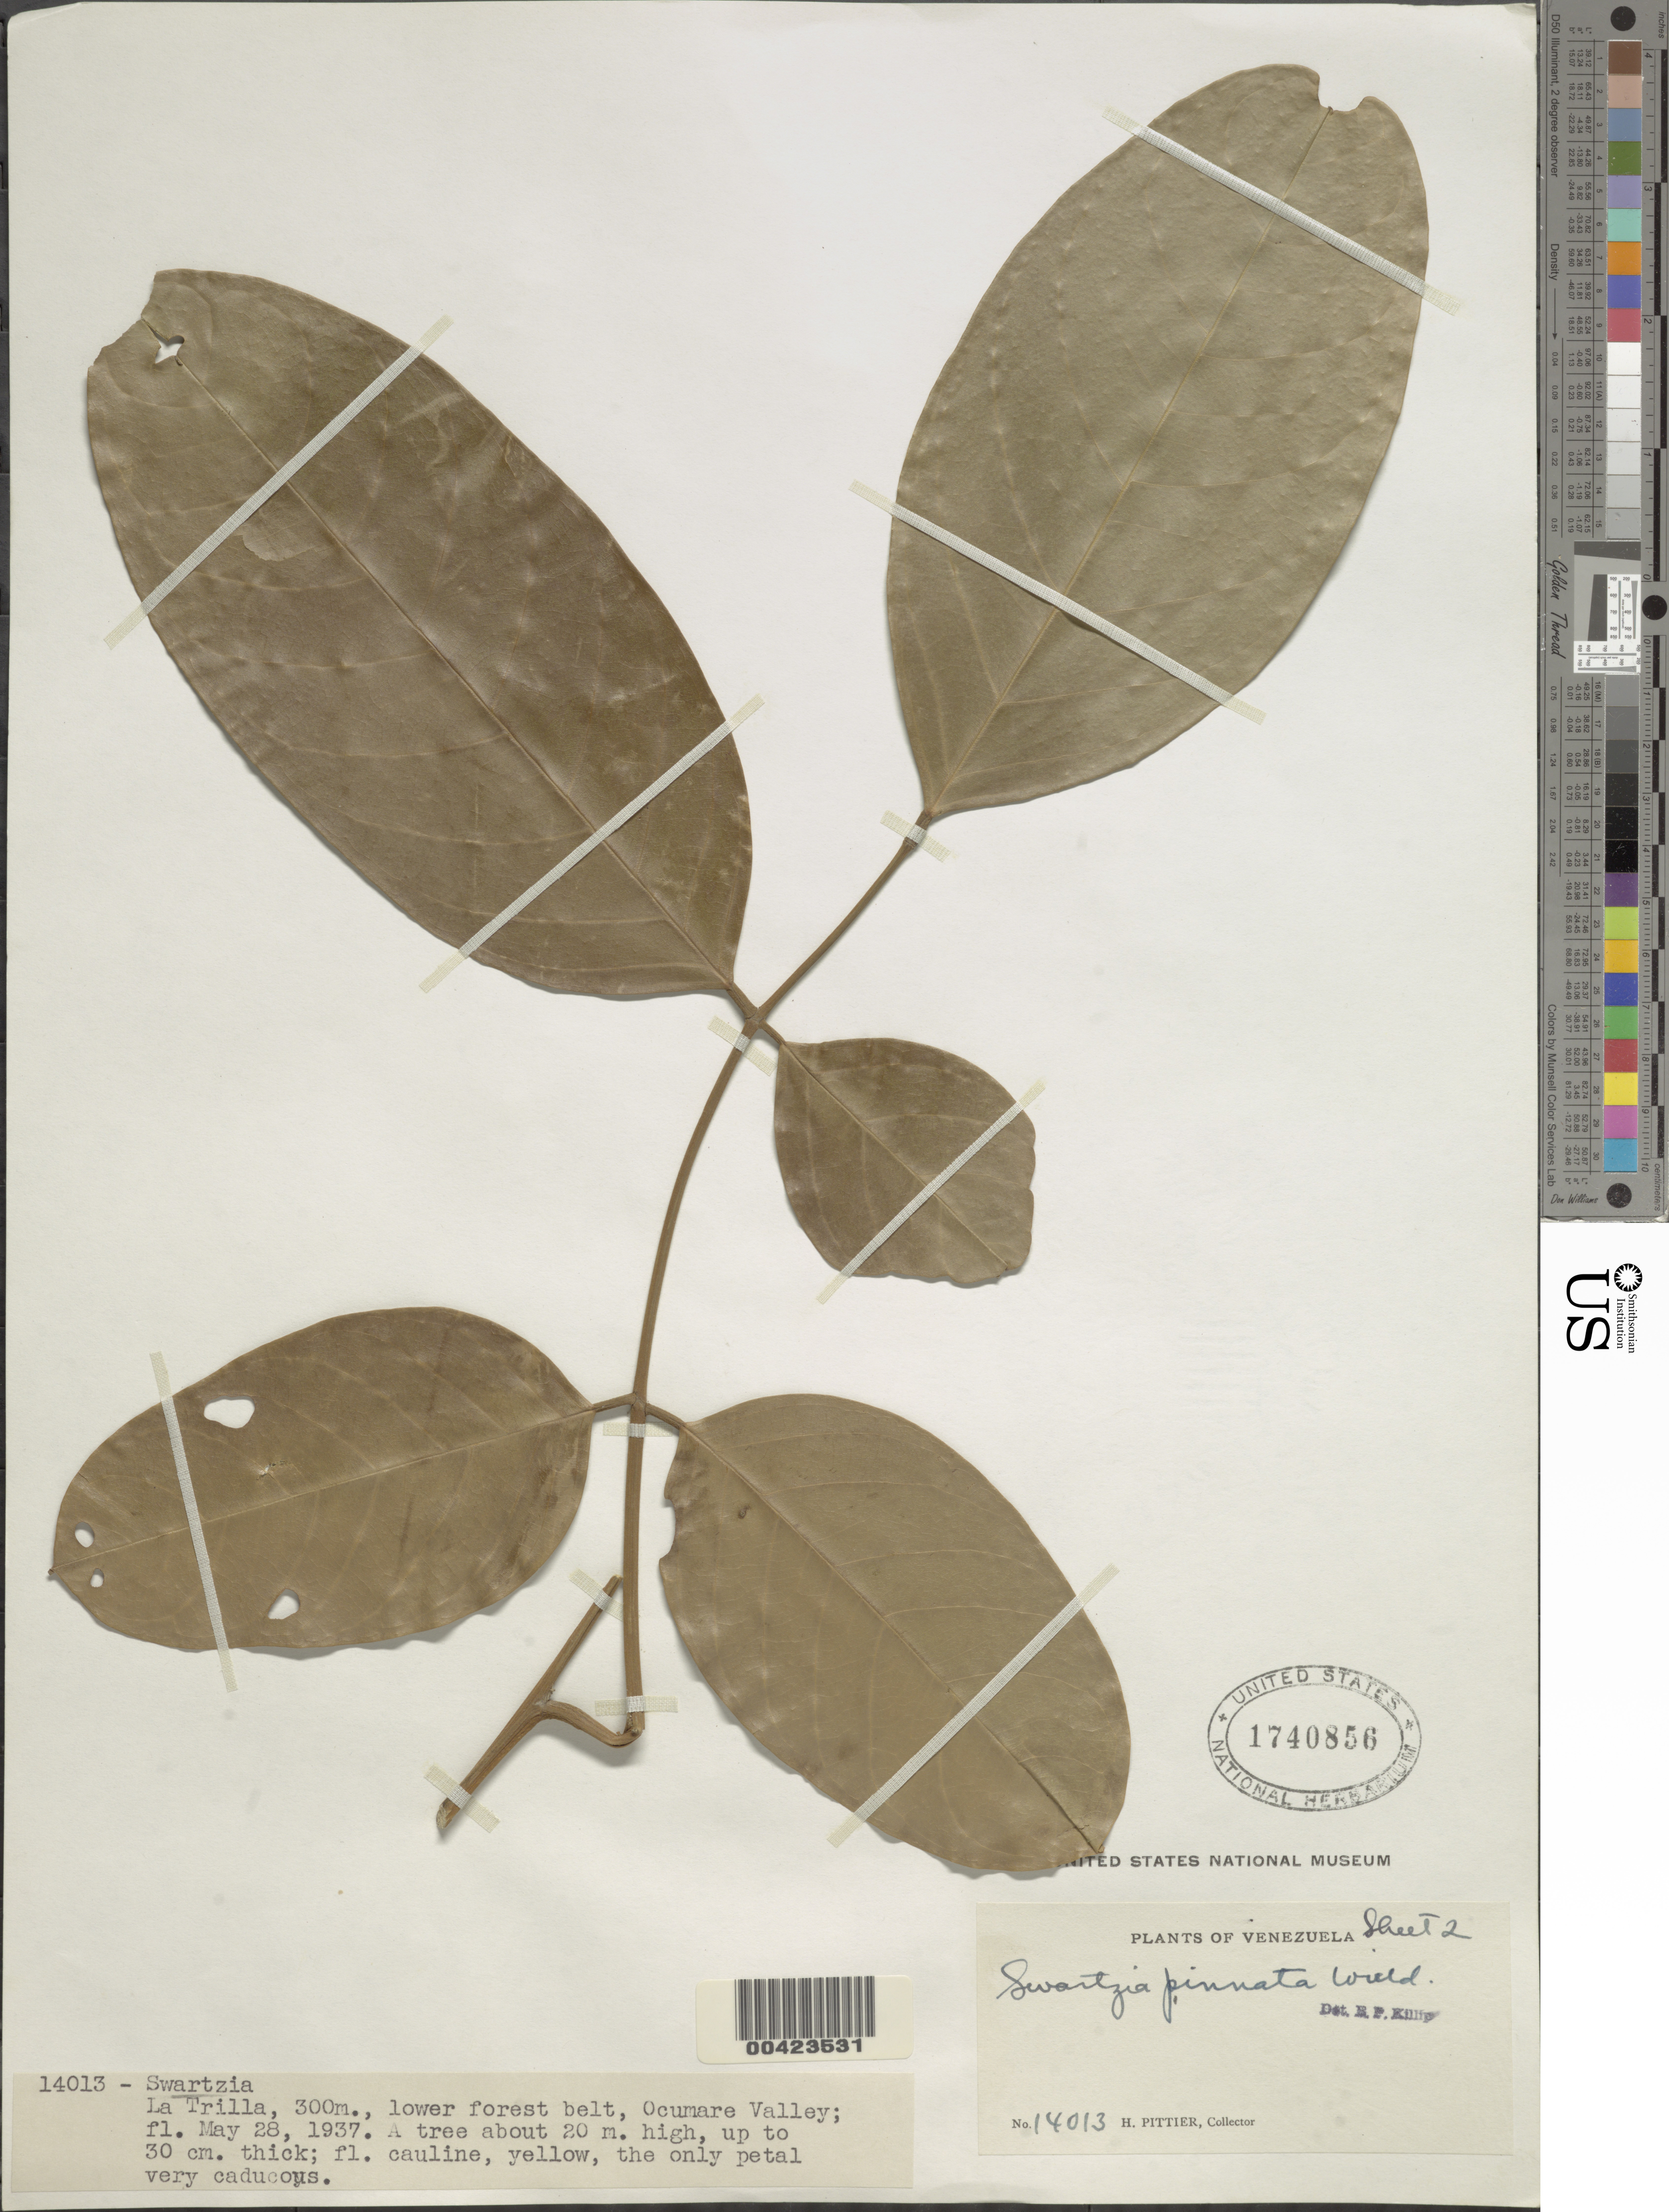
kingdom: Plantae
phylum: Tracheophyta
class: Magnoliopsida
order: Fabales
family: Fabaceae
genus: Swartzia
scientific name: Swartzia pinnata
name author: (Vahl) Willd.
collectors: H. F. Pittier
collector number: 14013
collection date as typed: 28 May 1937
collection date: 1937-05-28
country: Venezuela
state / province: Aragua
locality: La trilla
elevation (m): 300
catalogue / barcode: US 1740856